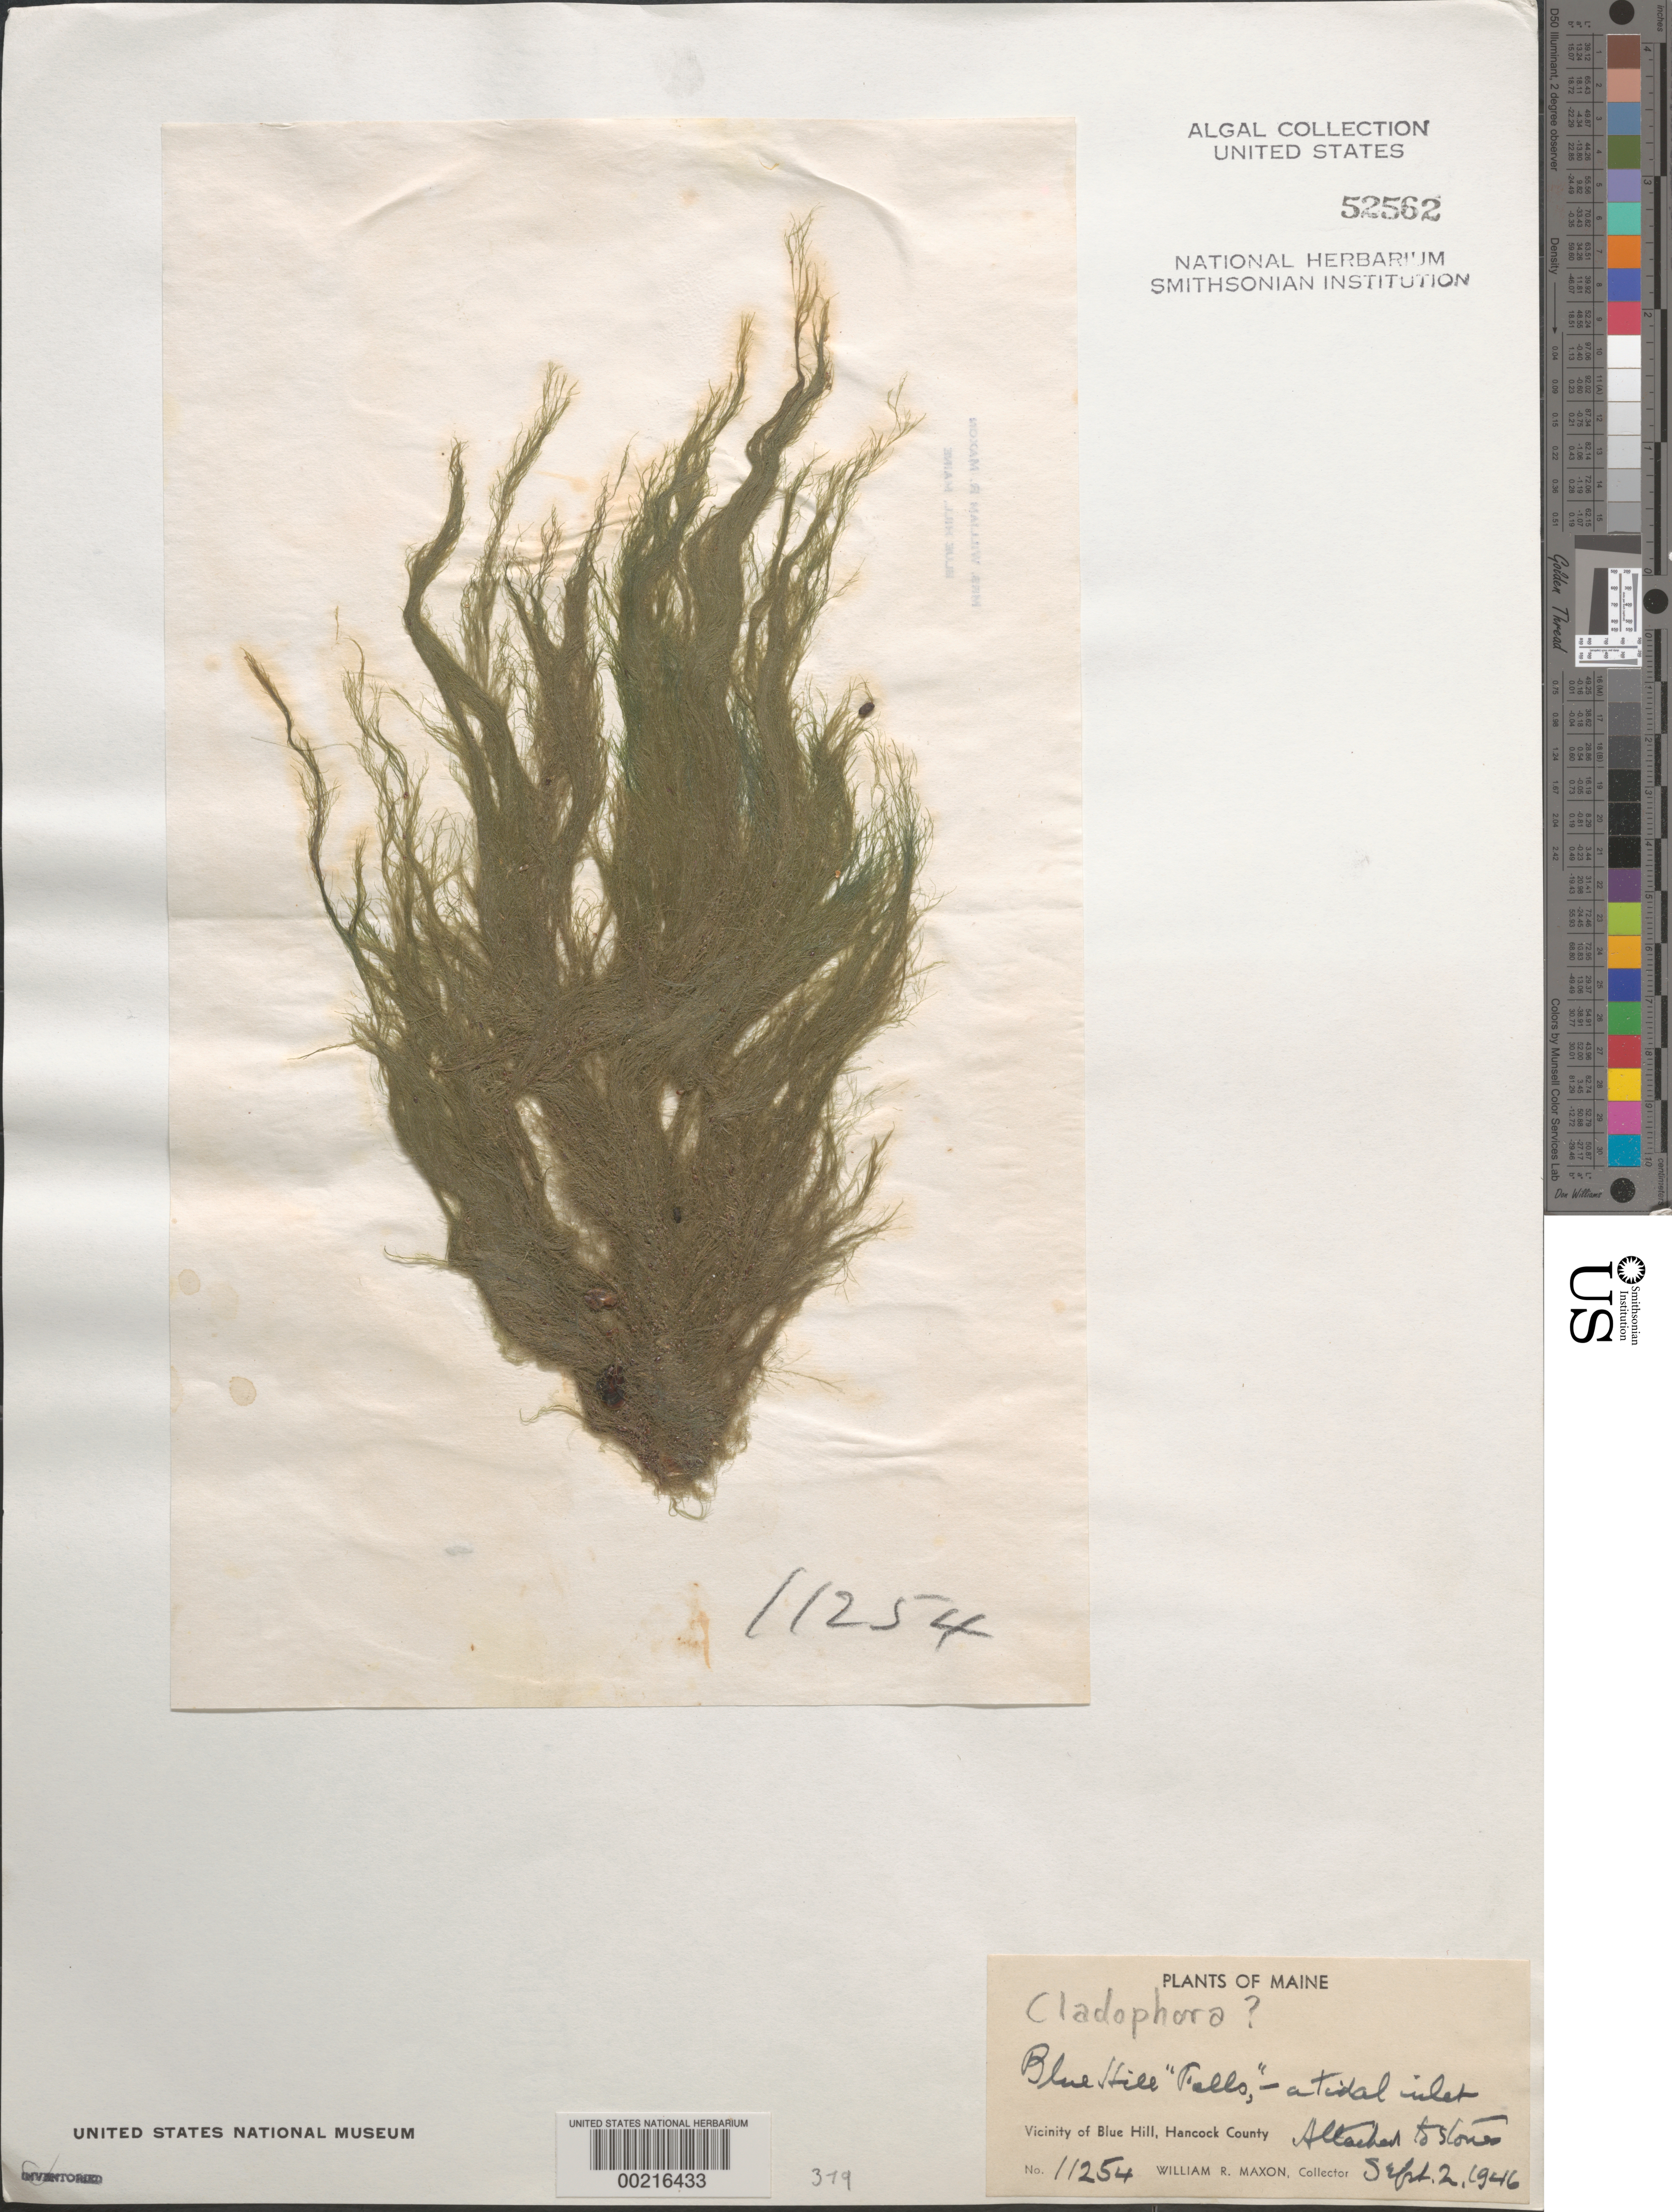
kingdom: Plantae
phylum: Chlorophyta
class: Ulvophyceae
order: Cladophorales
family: Cladophoraceae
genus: Cladophora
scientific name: Cladophora sp.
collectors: W. R. Maxon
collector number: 11254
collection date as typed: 02 Sep 1946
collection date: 1946-09-02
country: United States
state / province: Maine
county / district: Hancock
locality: Blue Hill Falls, Blue Hill area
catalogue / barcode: US 52562